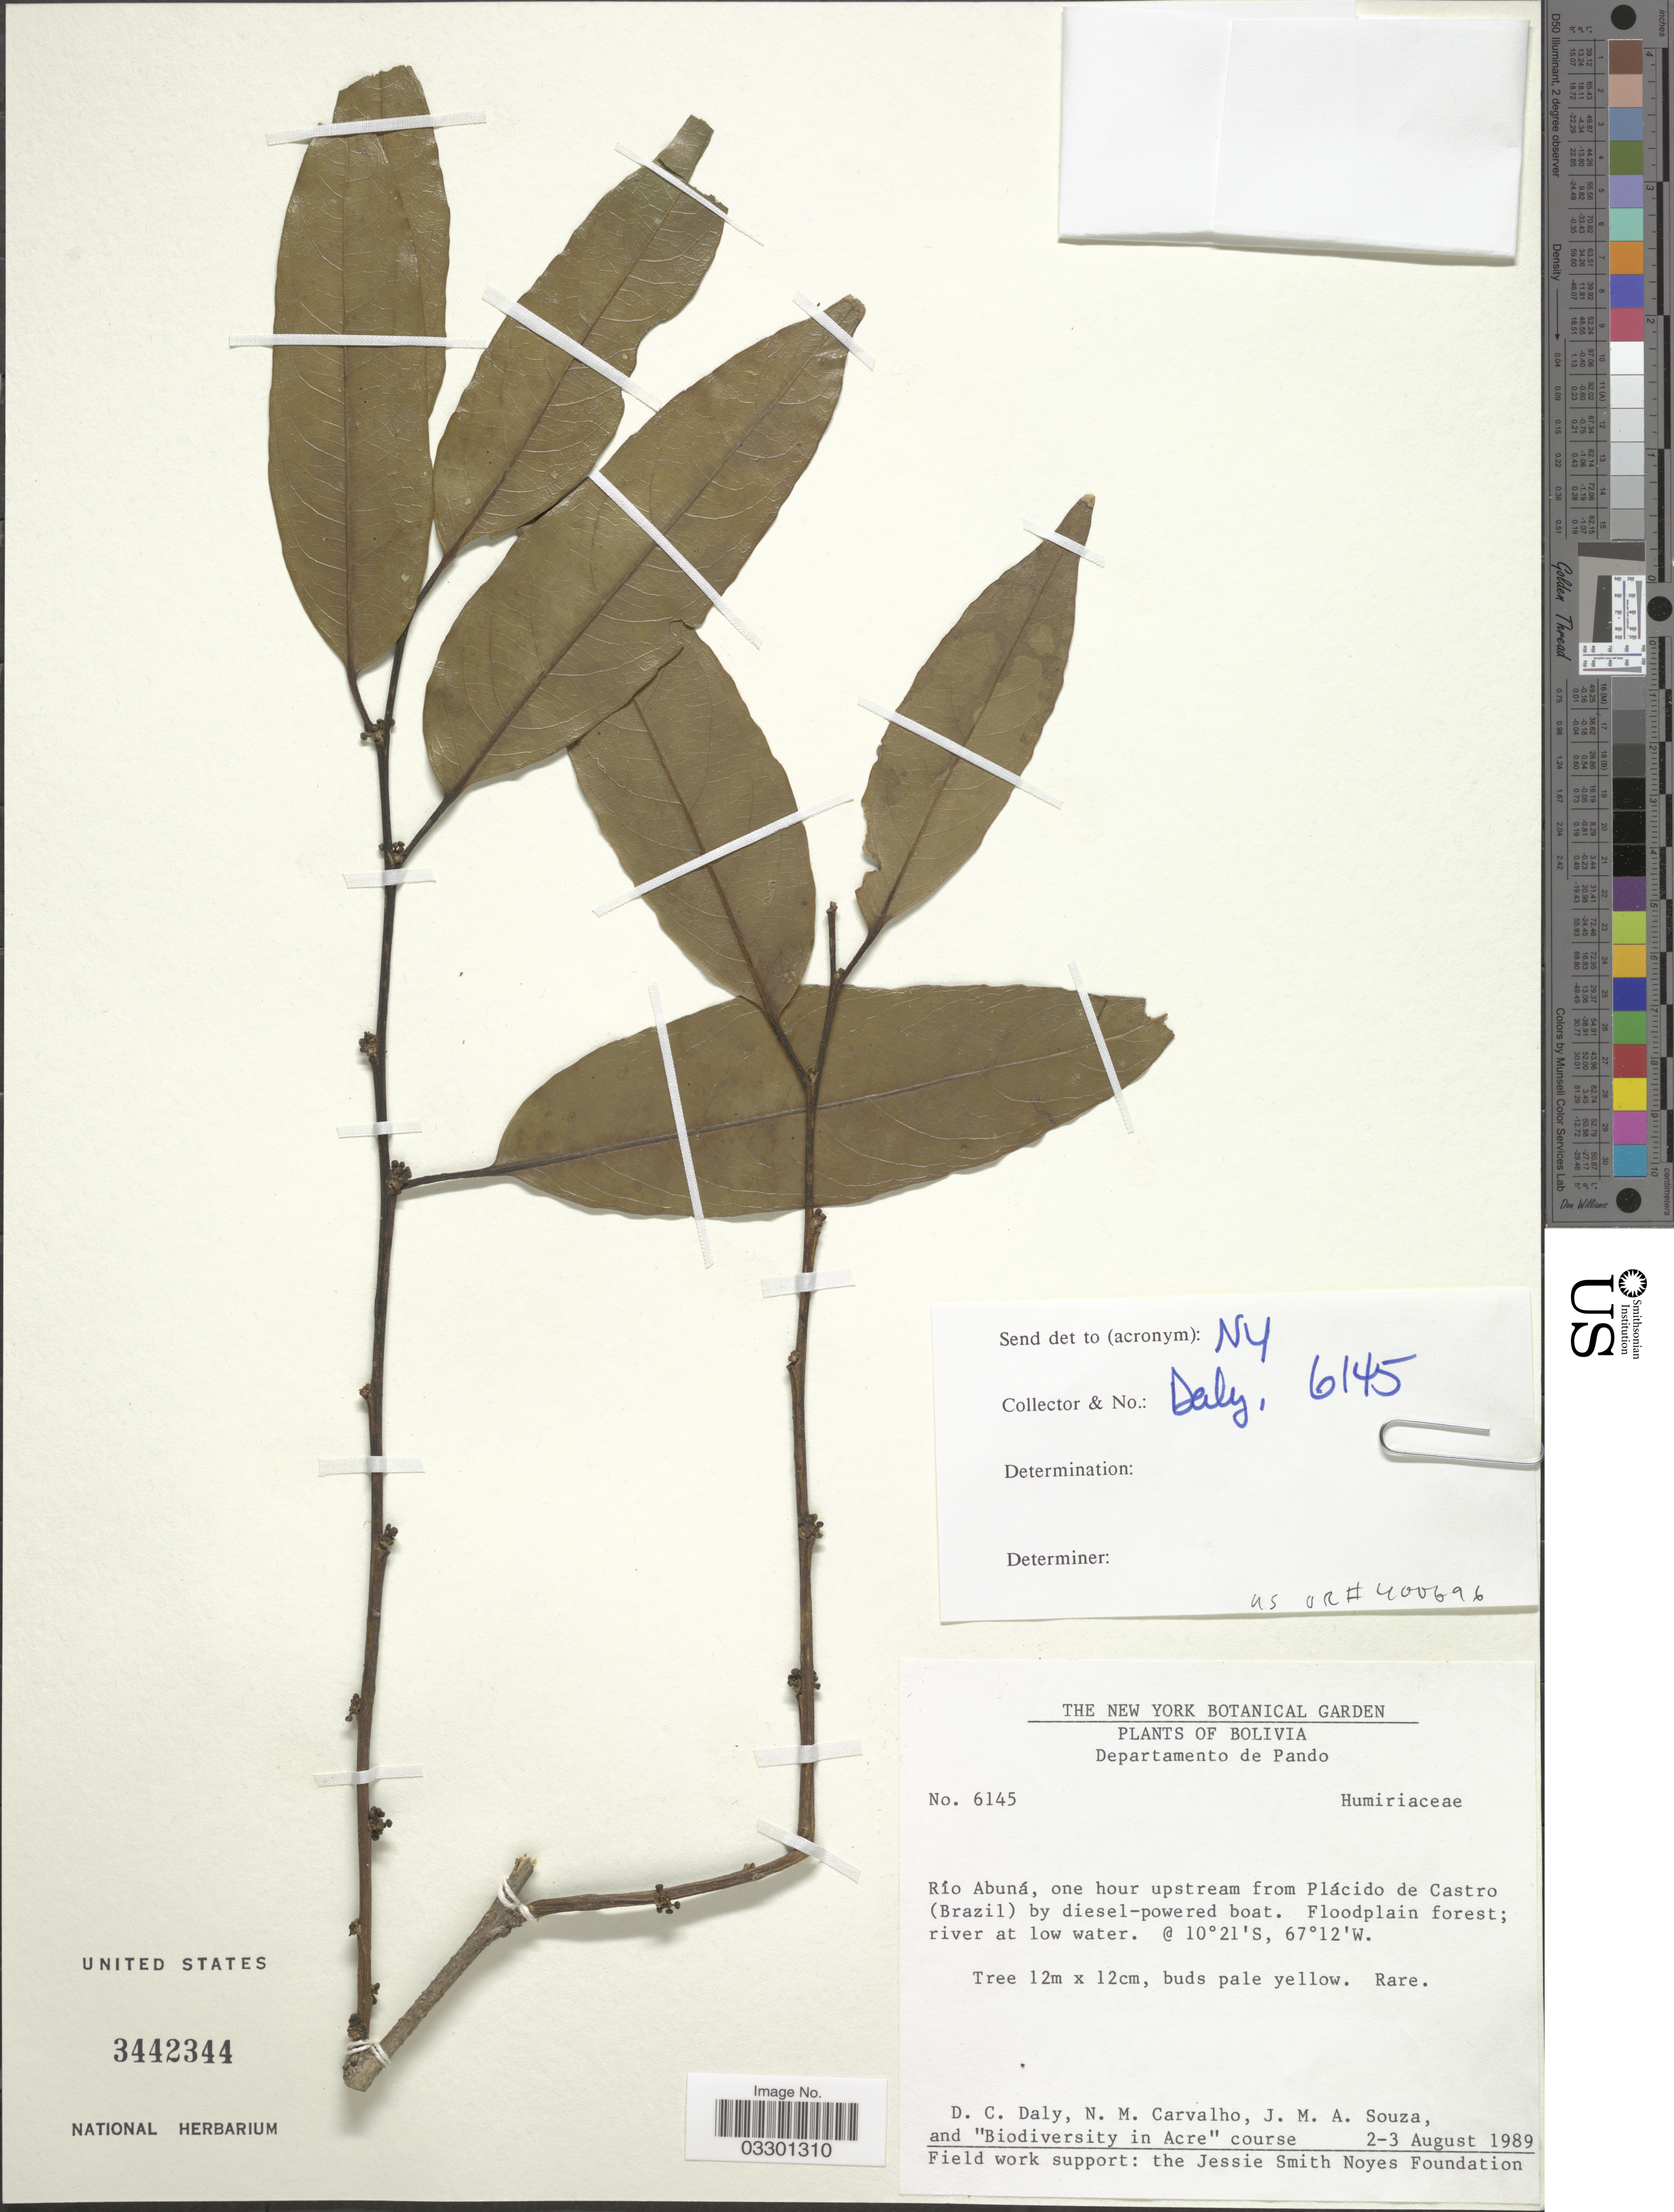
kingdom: Plantae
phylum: Tracheophyta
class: Magnoliopsida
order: Malpighiales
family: Humiriaceae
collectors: D. C. Daly, N. Carvalho, J. Souza & Biodiversity in Acre course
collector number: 6145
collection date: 1989-08-02/1989-08-03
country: Bolivia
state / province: Pando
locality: Departamento de Pando. Río Abuná, one hour upstream from Plácido de Castro (Brazil) by diesel-powered boat. Floodplain forest.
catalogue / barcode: US 3442344